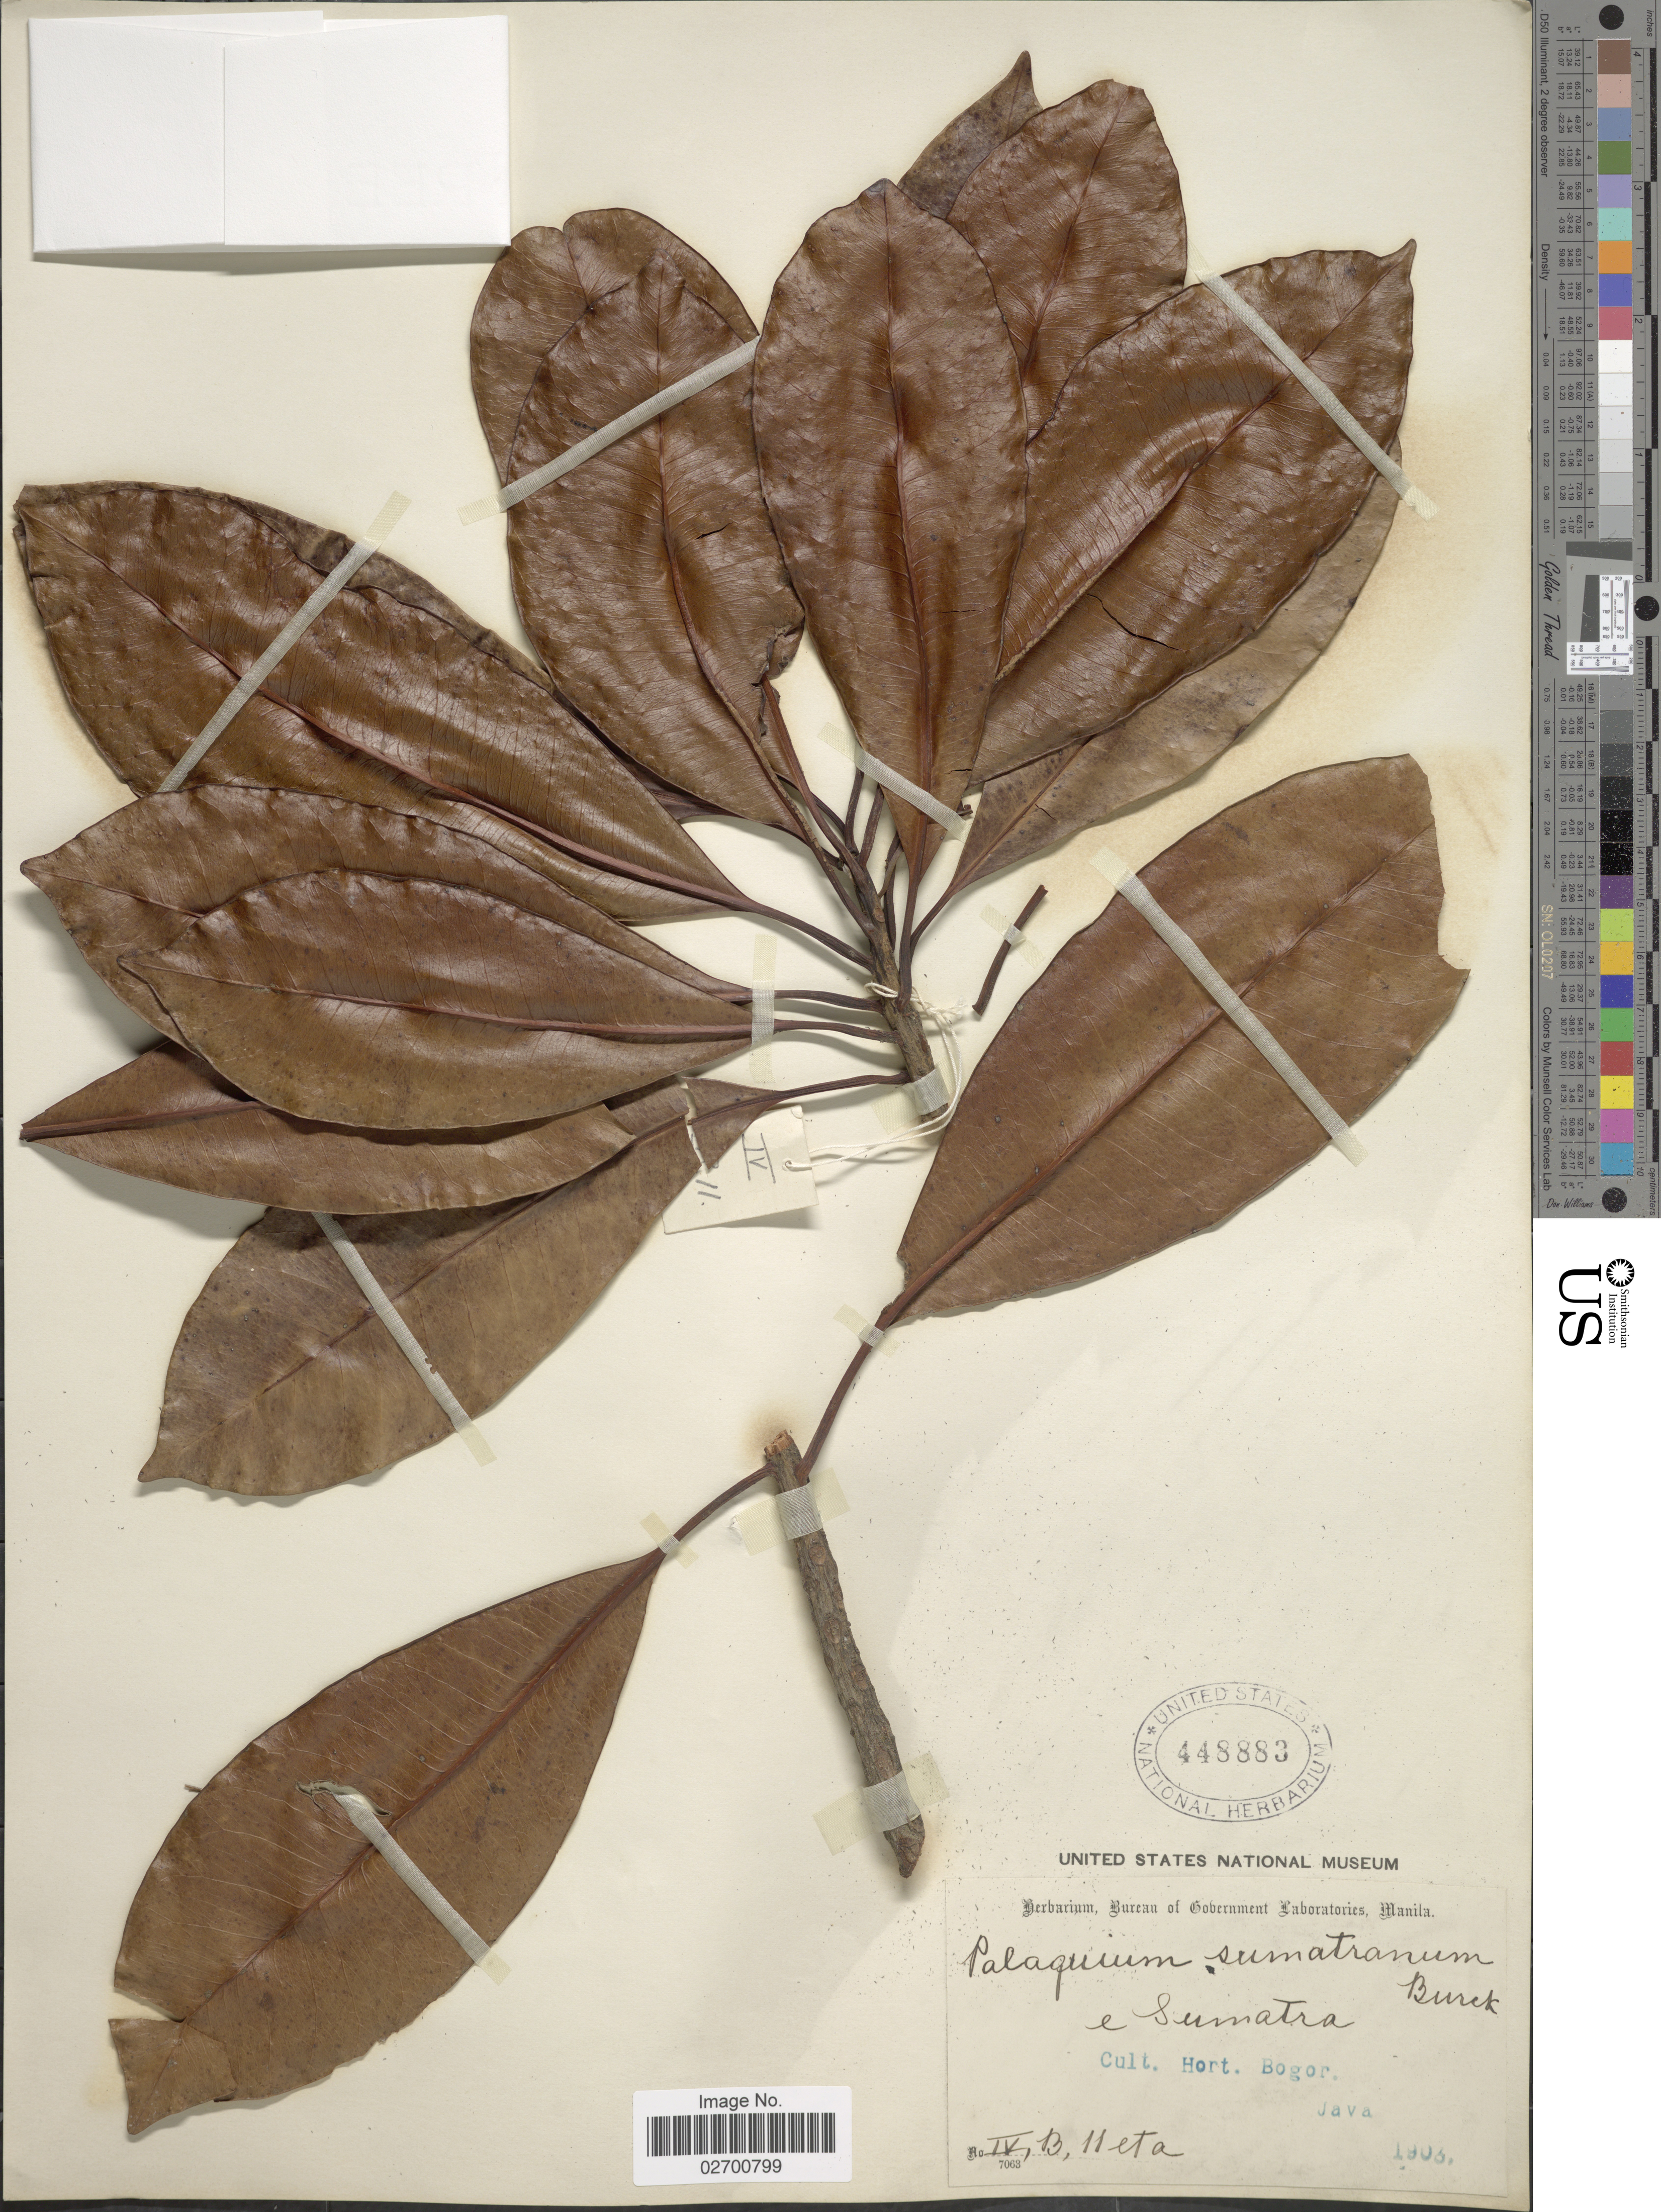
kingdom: Plantae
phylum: Tracheophyta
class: Magnoliopsida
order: Ericales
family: Sapotaceae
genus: Palaquium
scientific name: Palaquium sumatranum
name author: Burck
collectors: Ex herb. Bureau of Government Laboratories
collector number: IV, B, 11eta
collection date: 1903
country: Indonesia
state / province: Java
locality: Cult. Hort. Bogor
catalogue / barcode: US 448883